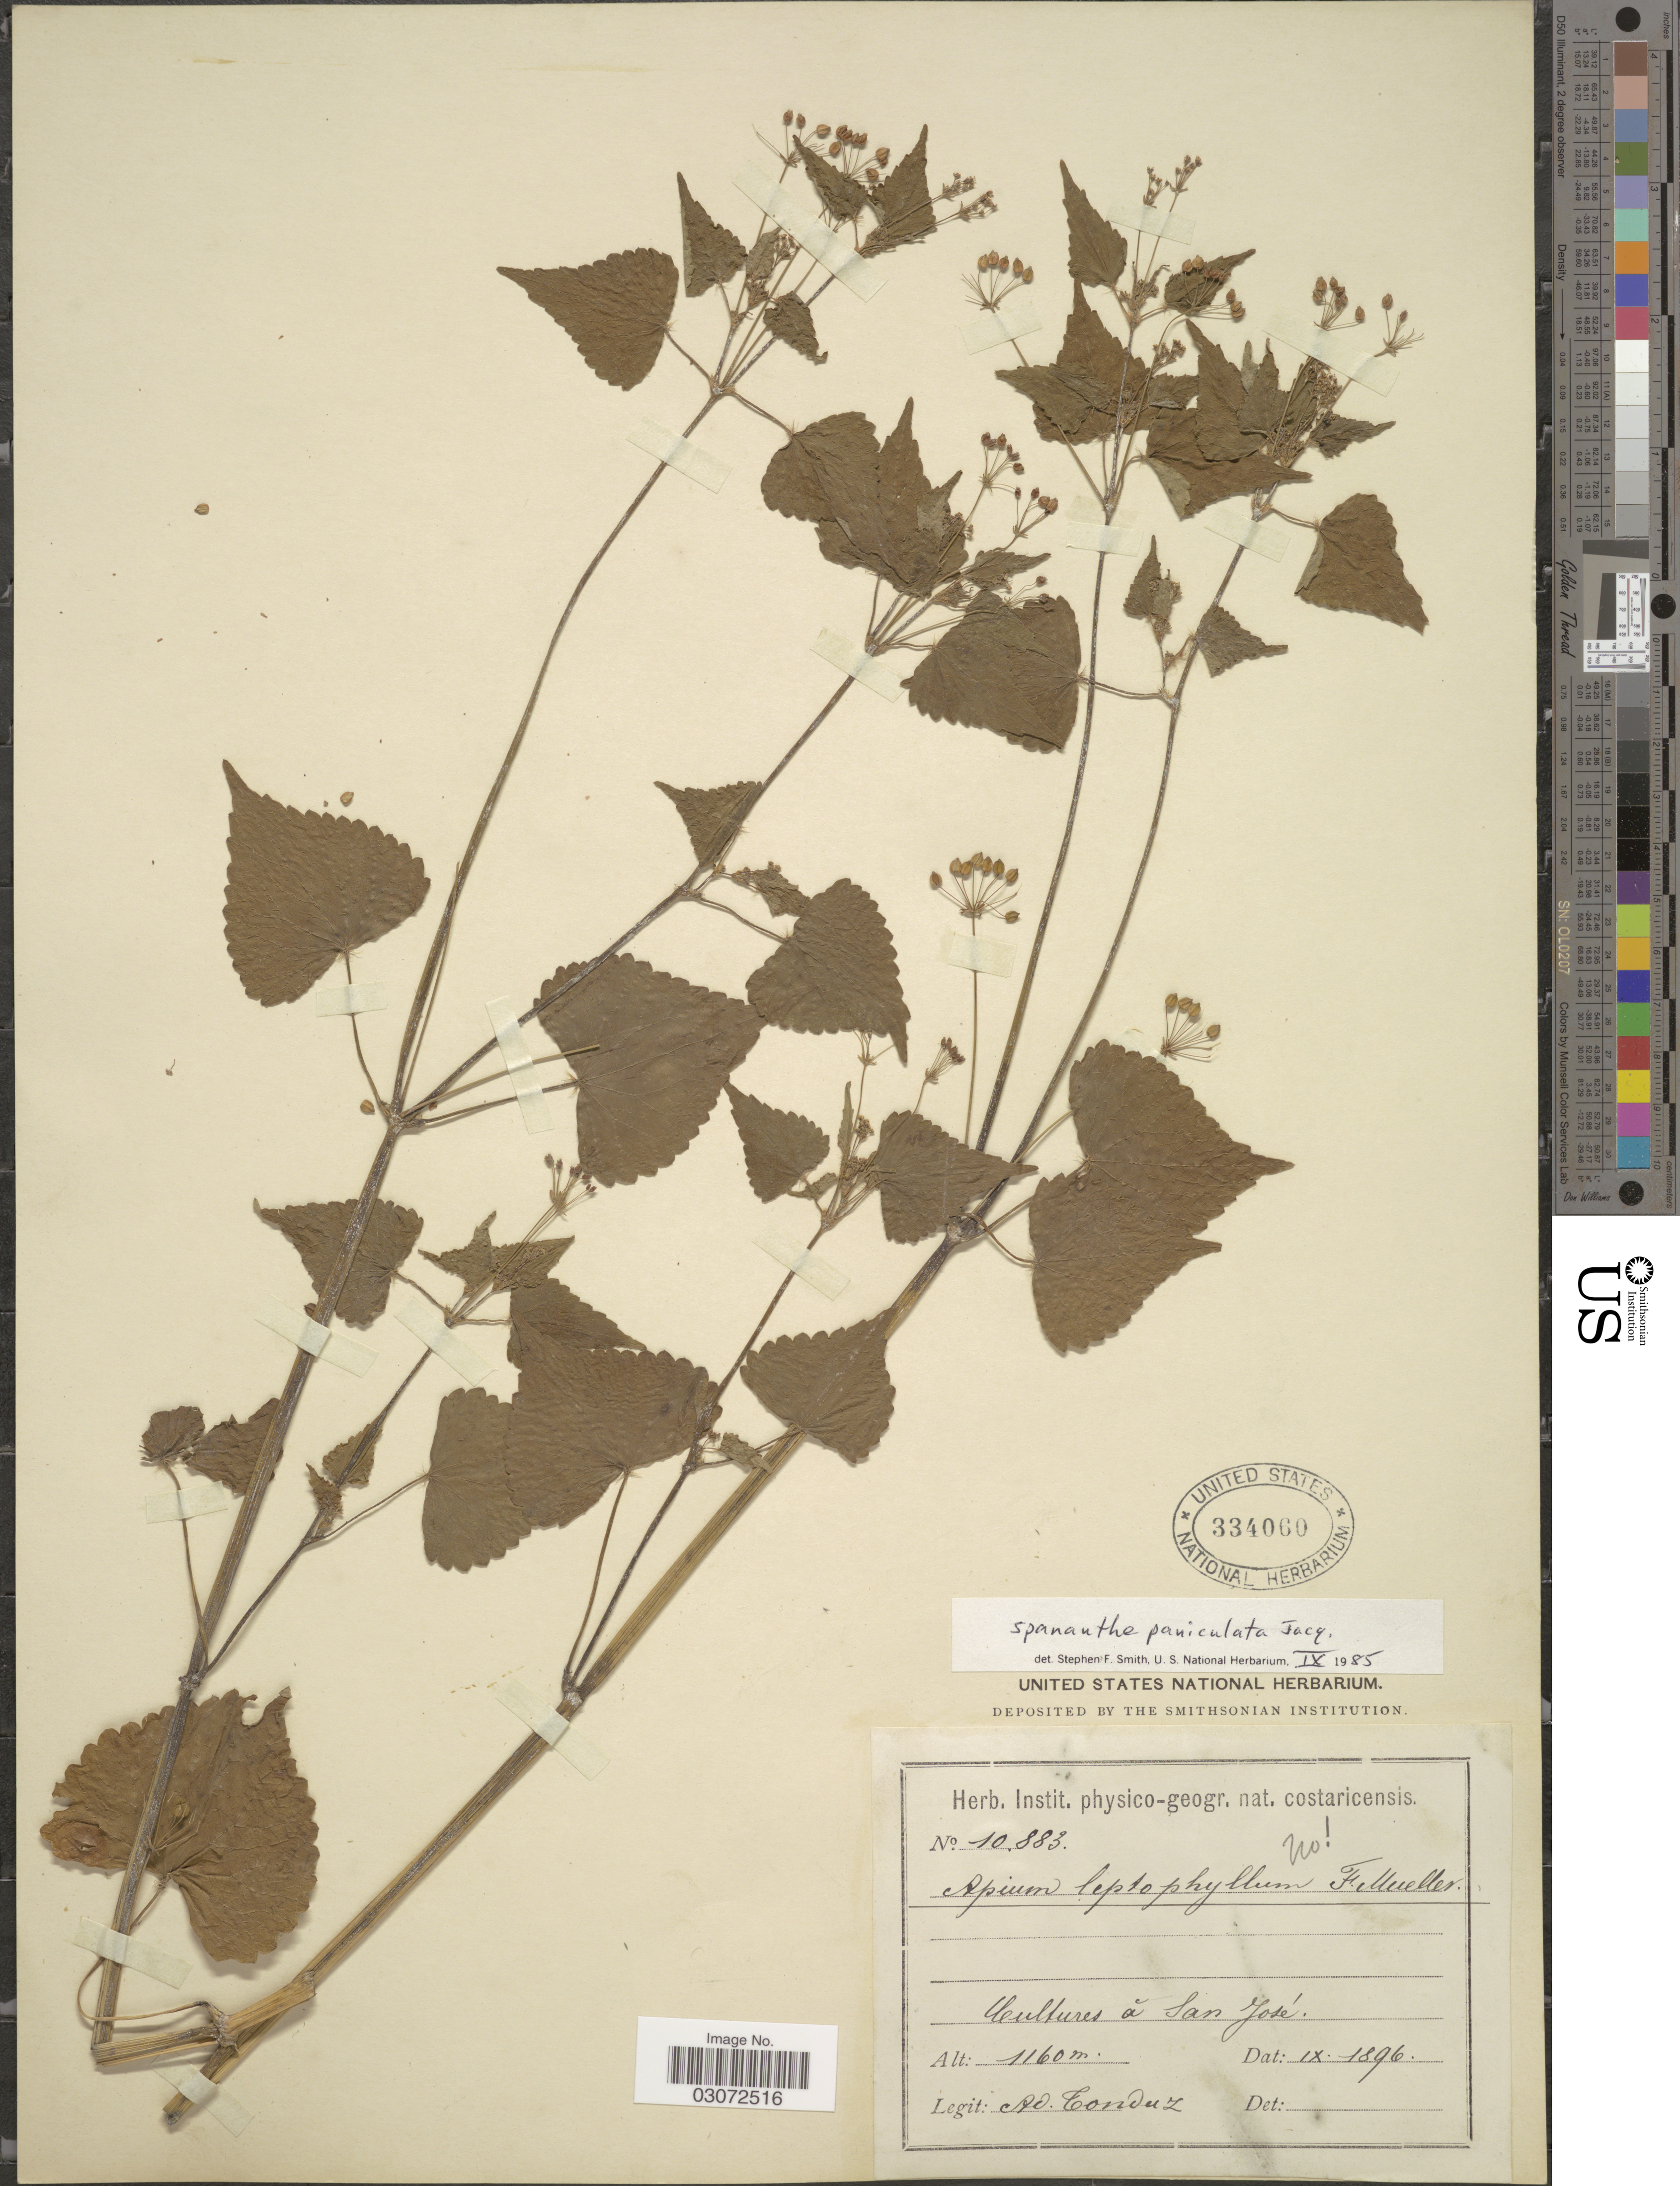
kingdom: Plantae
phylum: Tracheophyta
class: Magnoliopsida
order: Apiales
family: Apiaceae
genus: Spananthe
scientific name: Spananthe paniculata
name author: Jacq.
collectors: A. Tonduz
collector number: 10883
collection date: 1896-09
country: Costa Rica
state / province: San José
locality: Cultures á San José.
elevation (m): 1160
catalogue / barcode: US 334060